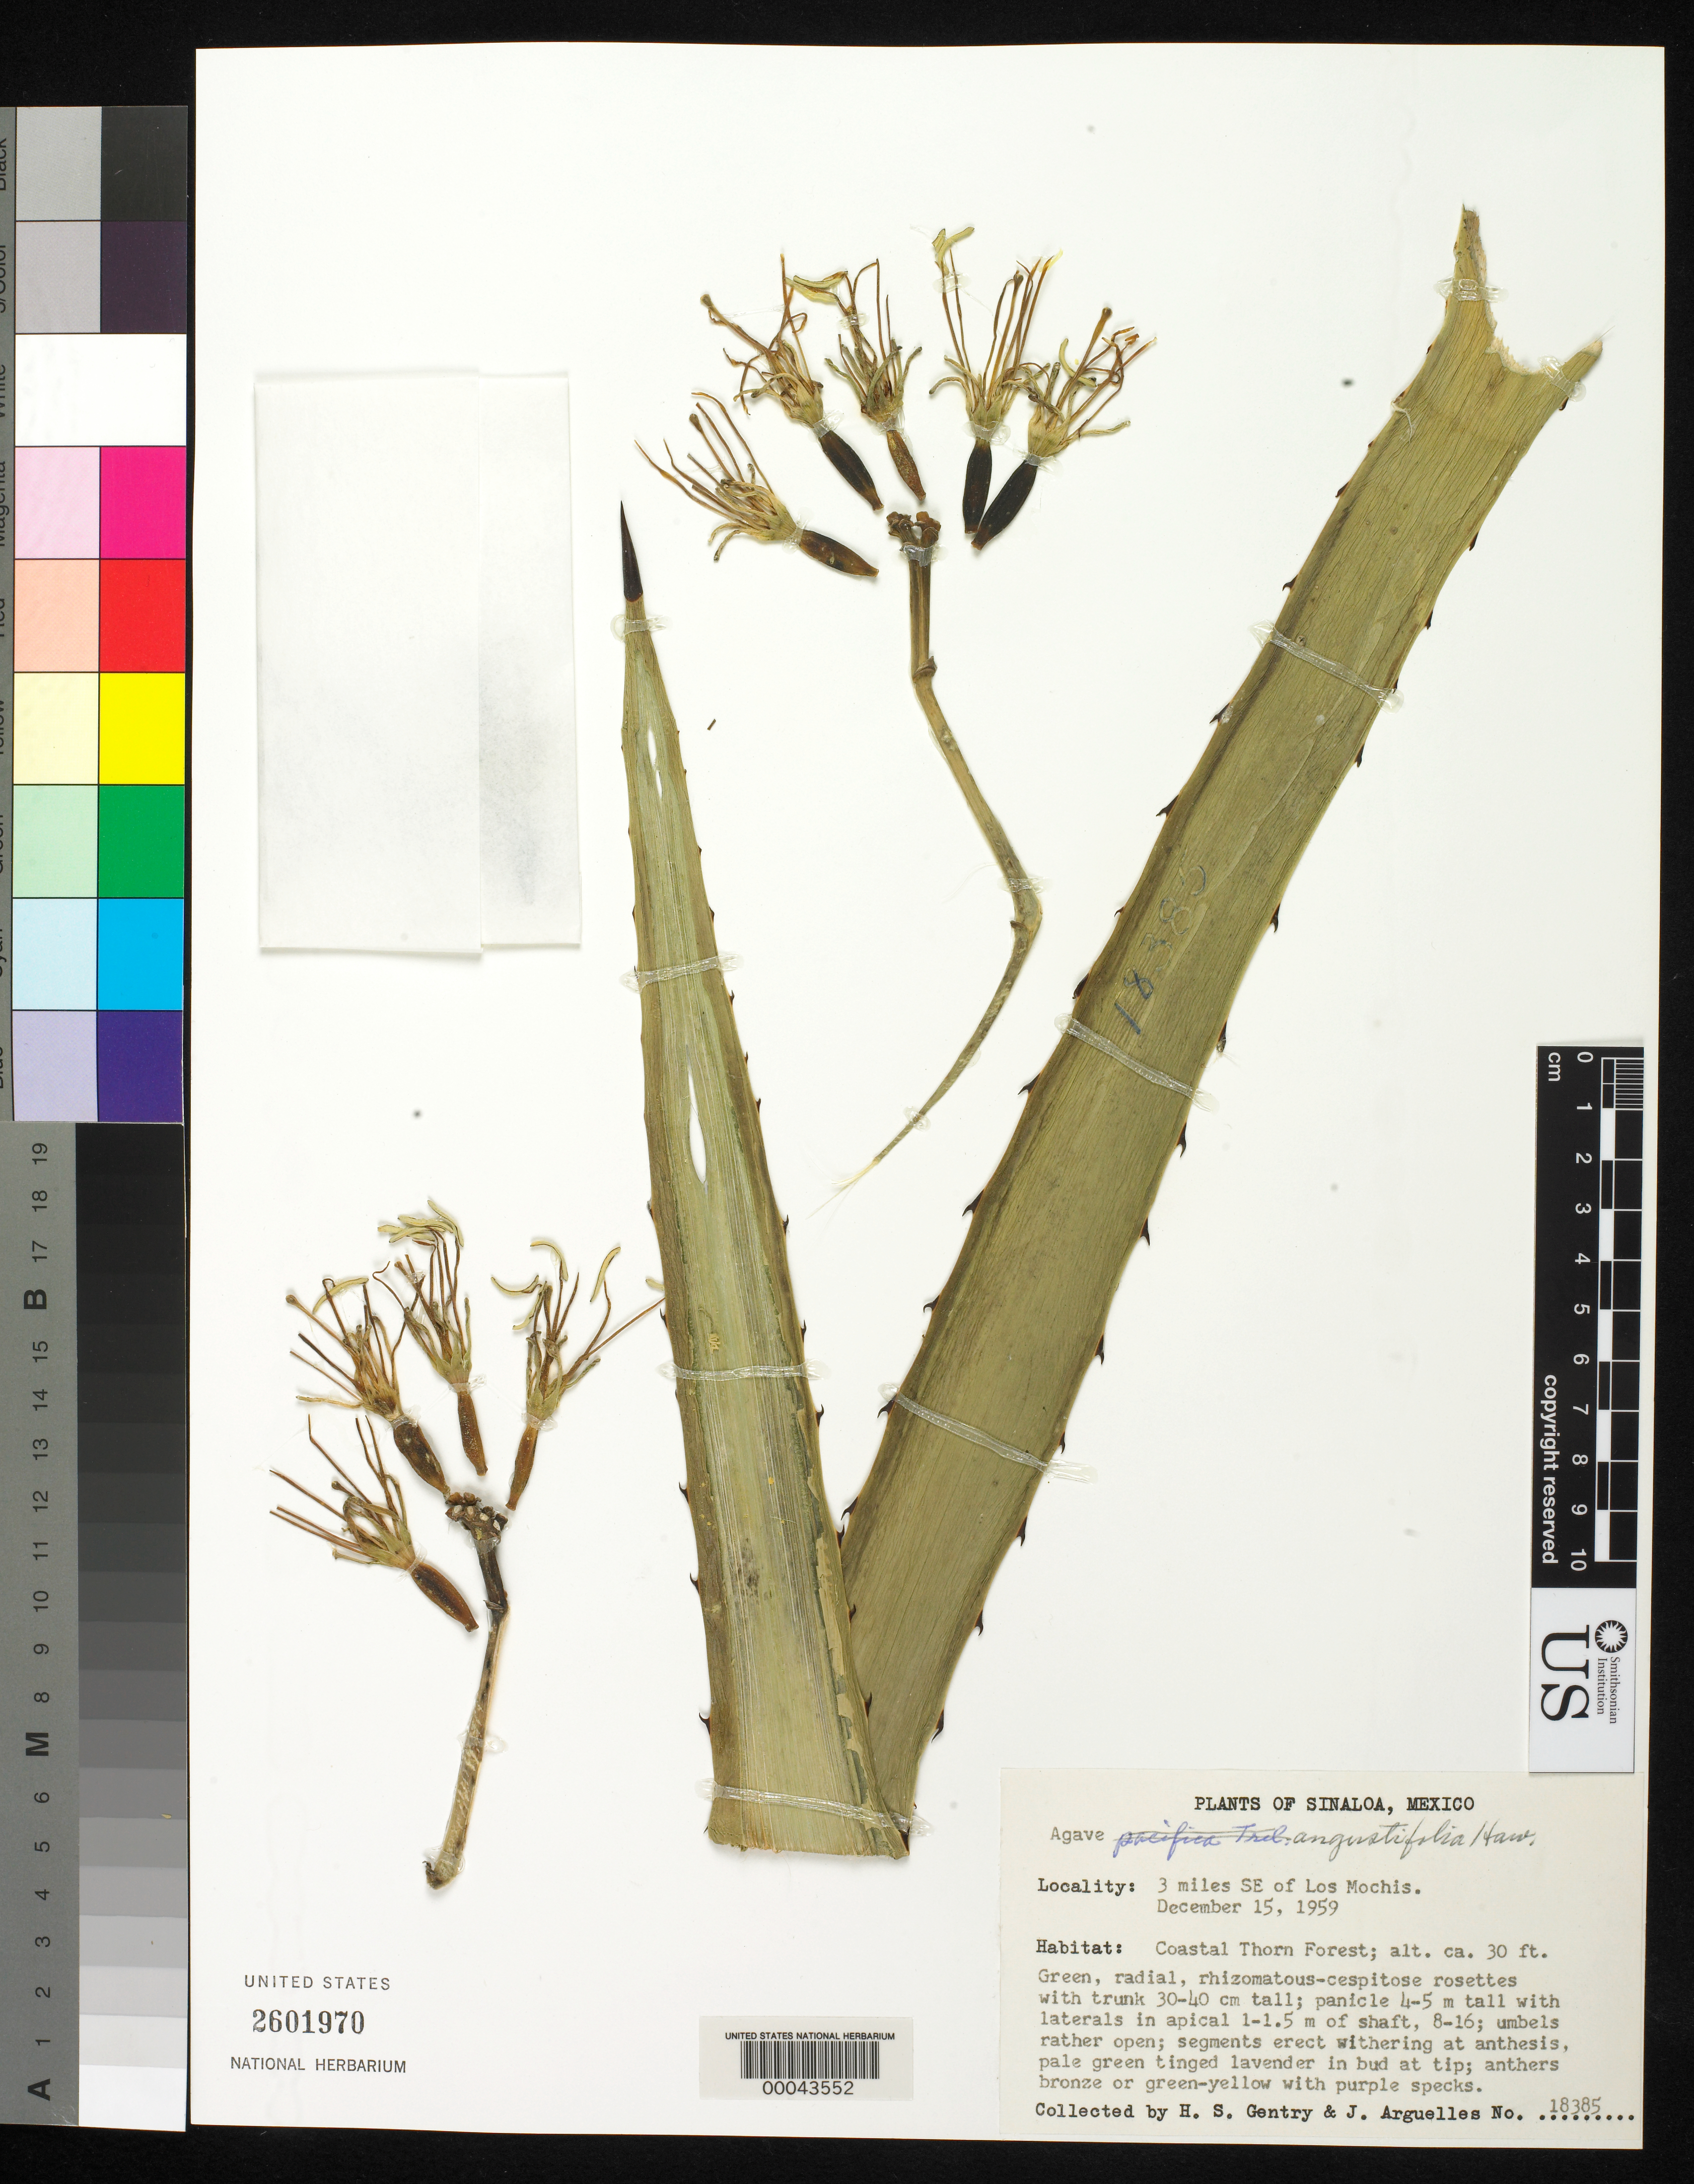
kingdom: Plantae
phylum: Tracheophyta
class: Liliopsida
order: Asparagales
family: Asparagaceae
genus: Agave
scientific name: Agave angustifolia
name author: Haw.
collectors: H. S. Gentry & J. Arguelles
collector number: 18385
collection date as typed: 15 Dec 1959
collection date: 1959-12-15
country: Mexico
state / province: Sinaloa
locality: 3 mi SE of Los Mochis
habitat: Coastal thorn forest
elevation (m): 9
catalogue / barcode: US 2601970